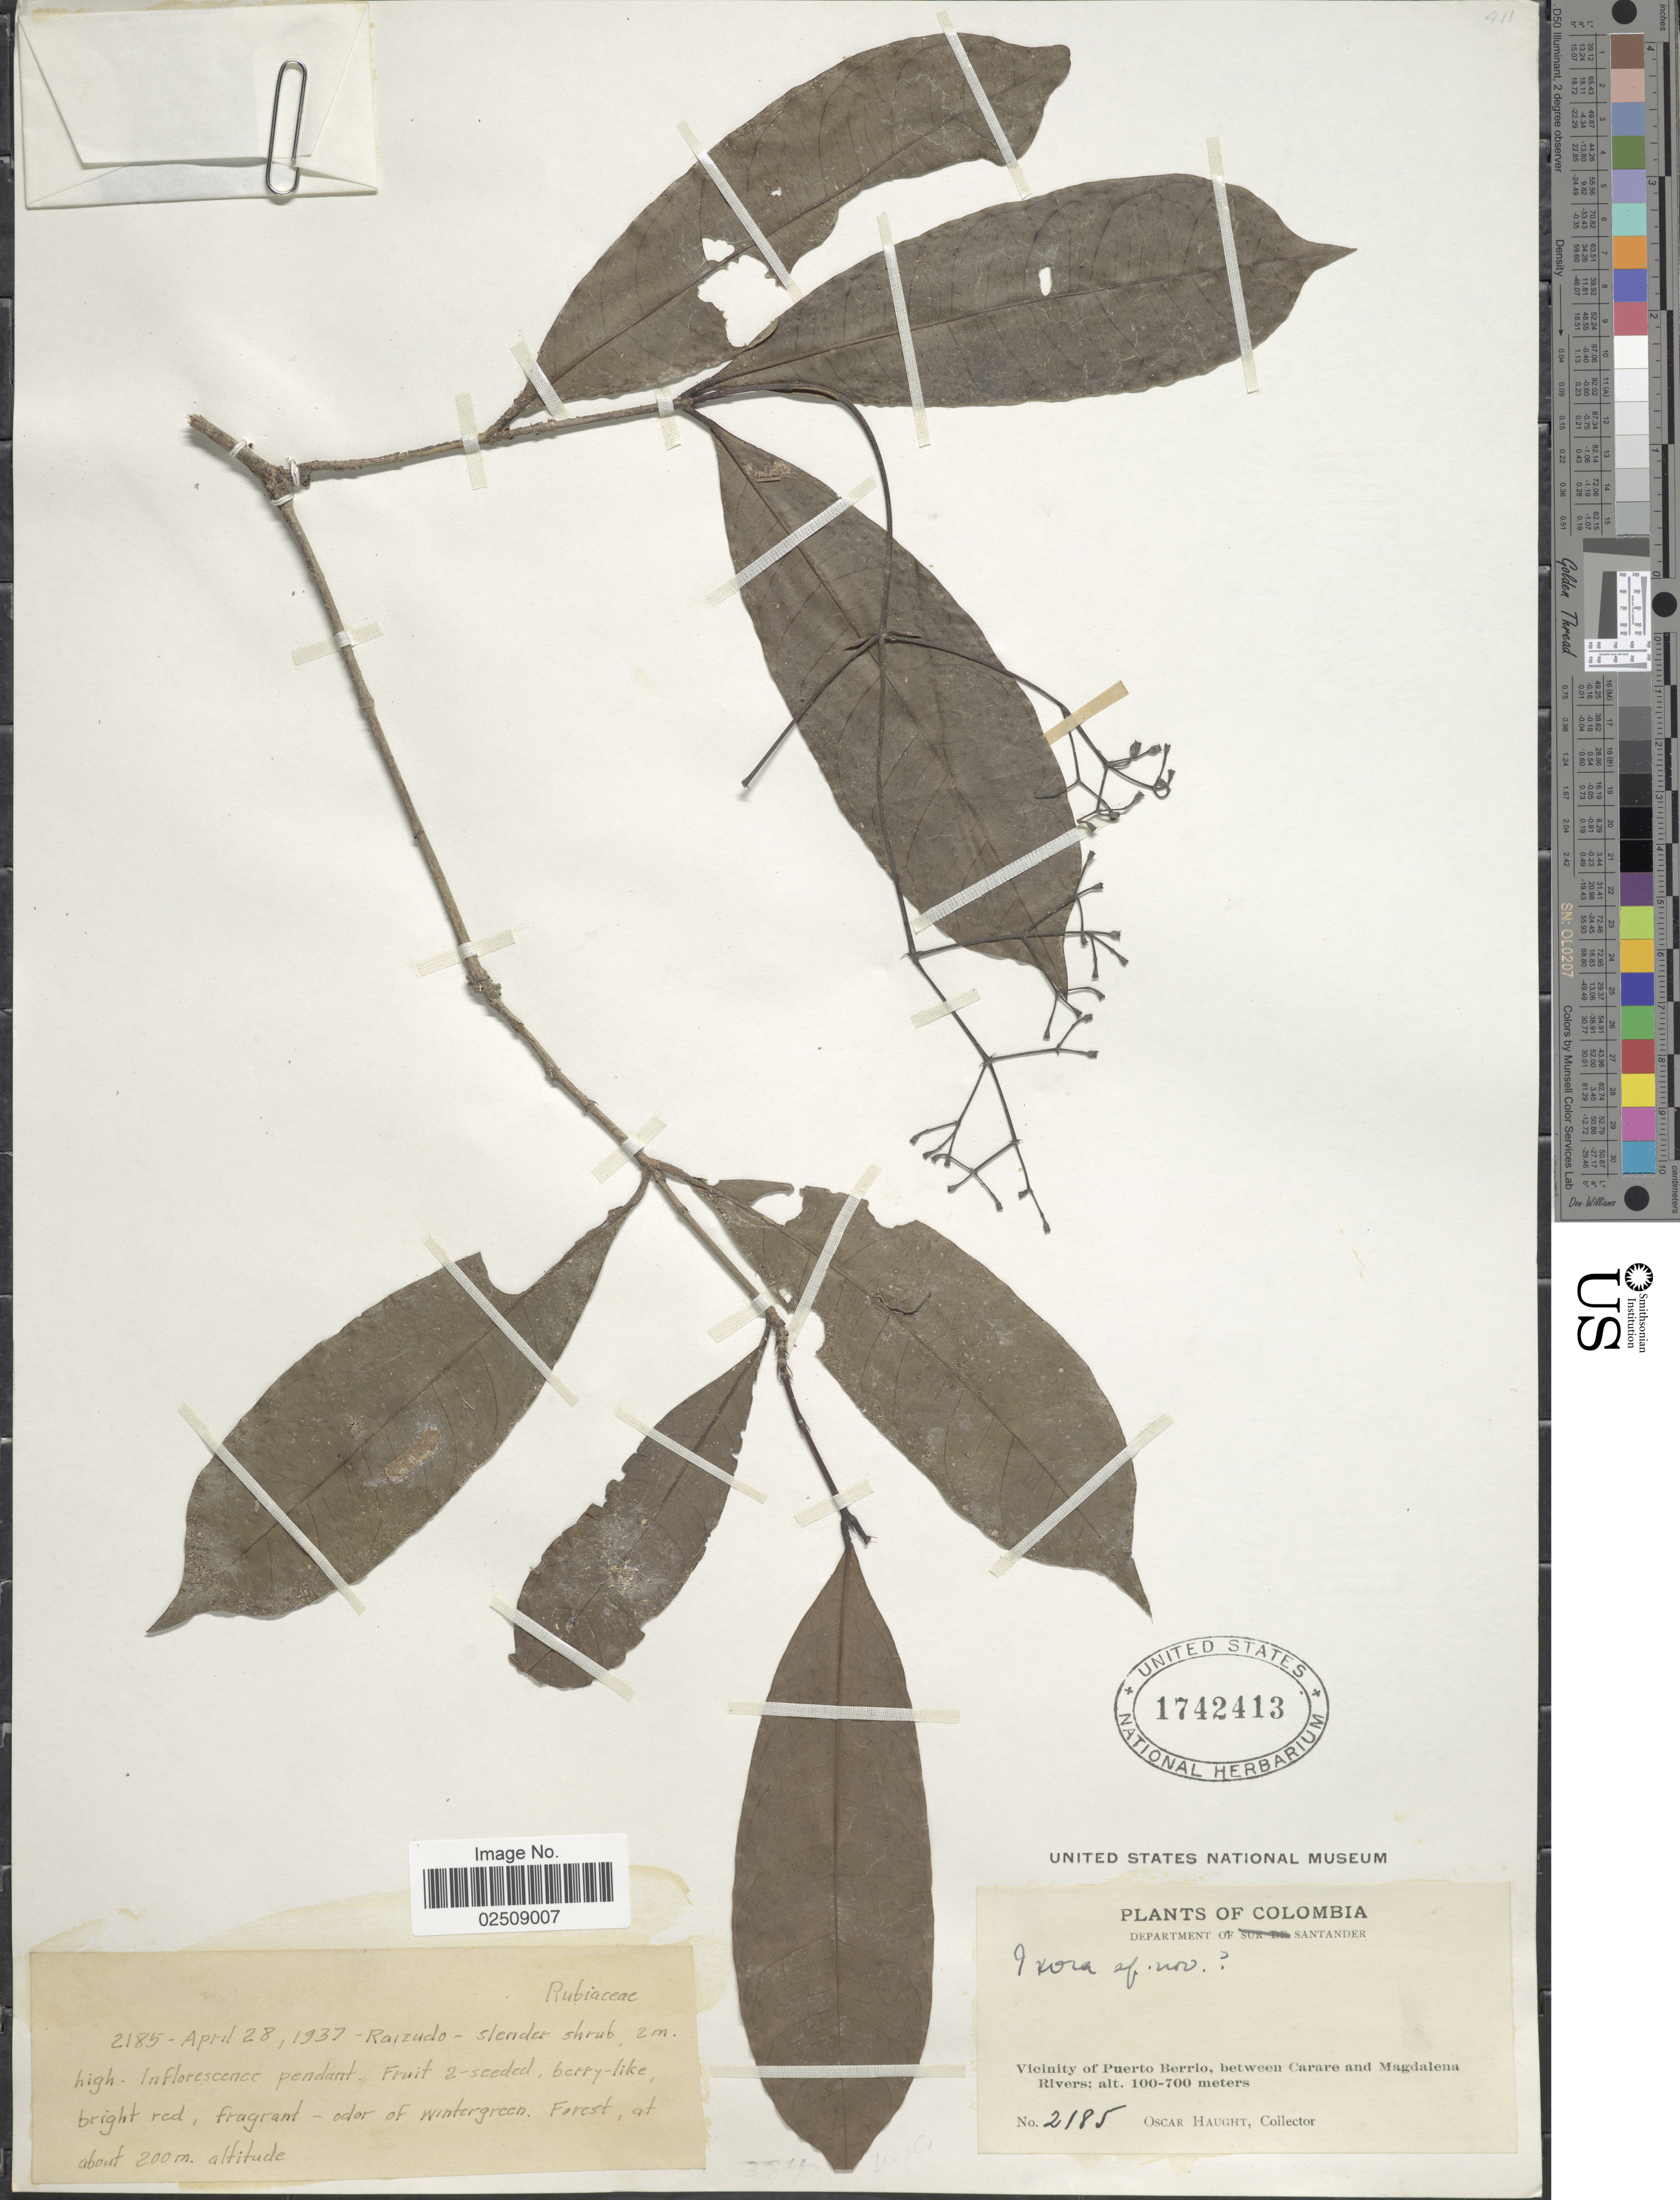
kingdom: Plantae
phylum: Tracheophyta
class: Magnoliopsida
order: Gentianales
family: Rubiaceae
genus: Ixora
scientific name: Ixora sp.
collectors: O. L. Haught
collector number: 2185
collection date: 1937-04-28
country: Colombia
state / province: Santander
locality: Department of Santander. Vicinity of Puerto Berrio, between Carare and Magdalena Rivers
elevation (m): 200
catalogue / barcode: US 1742413